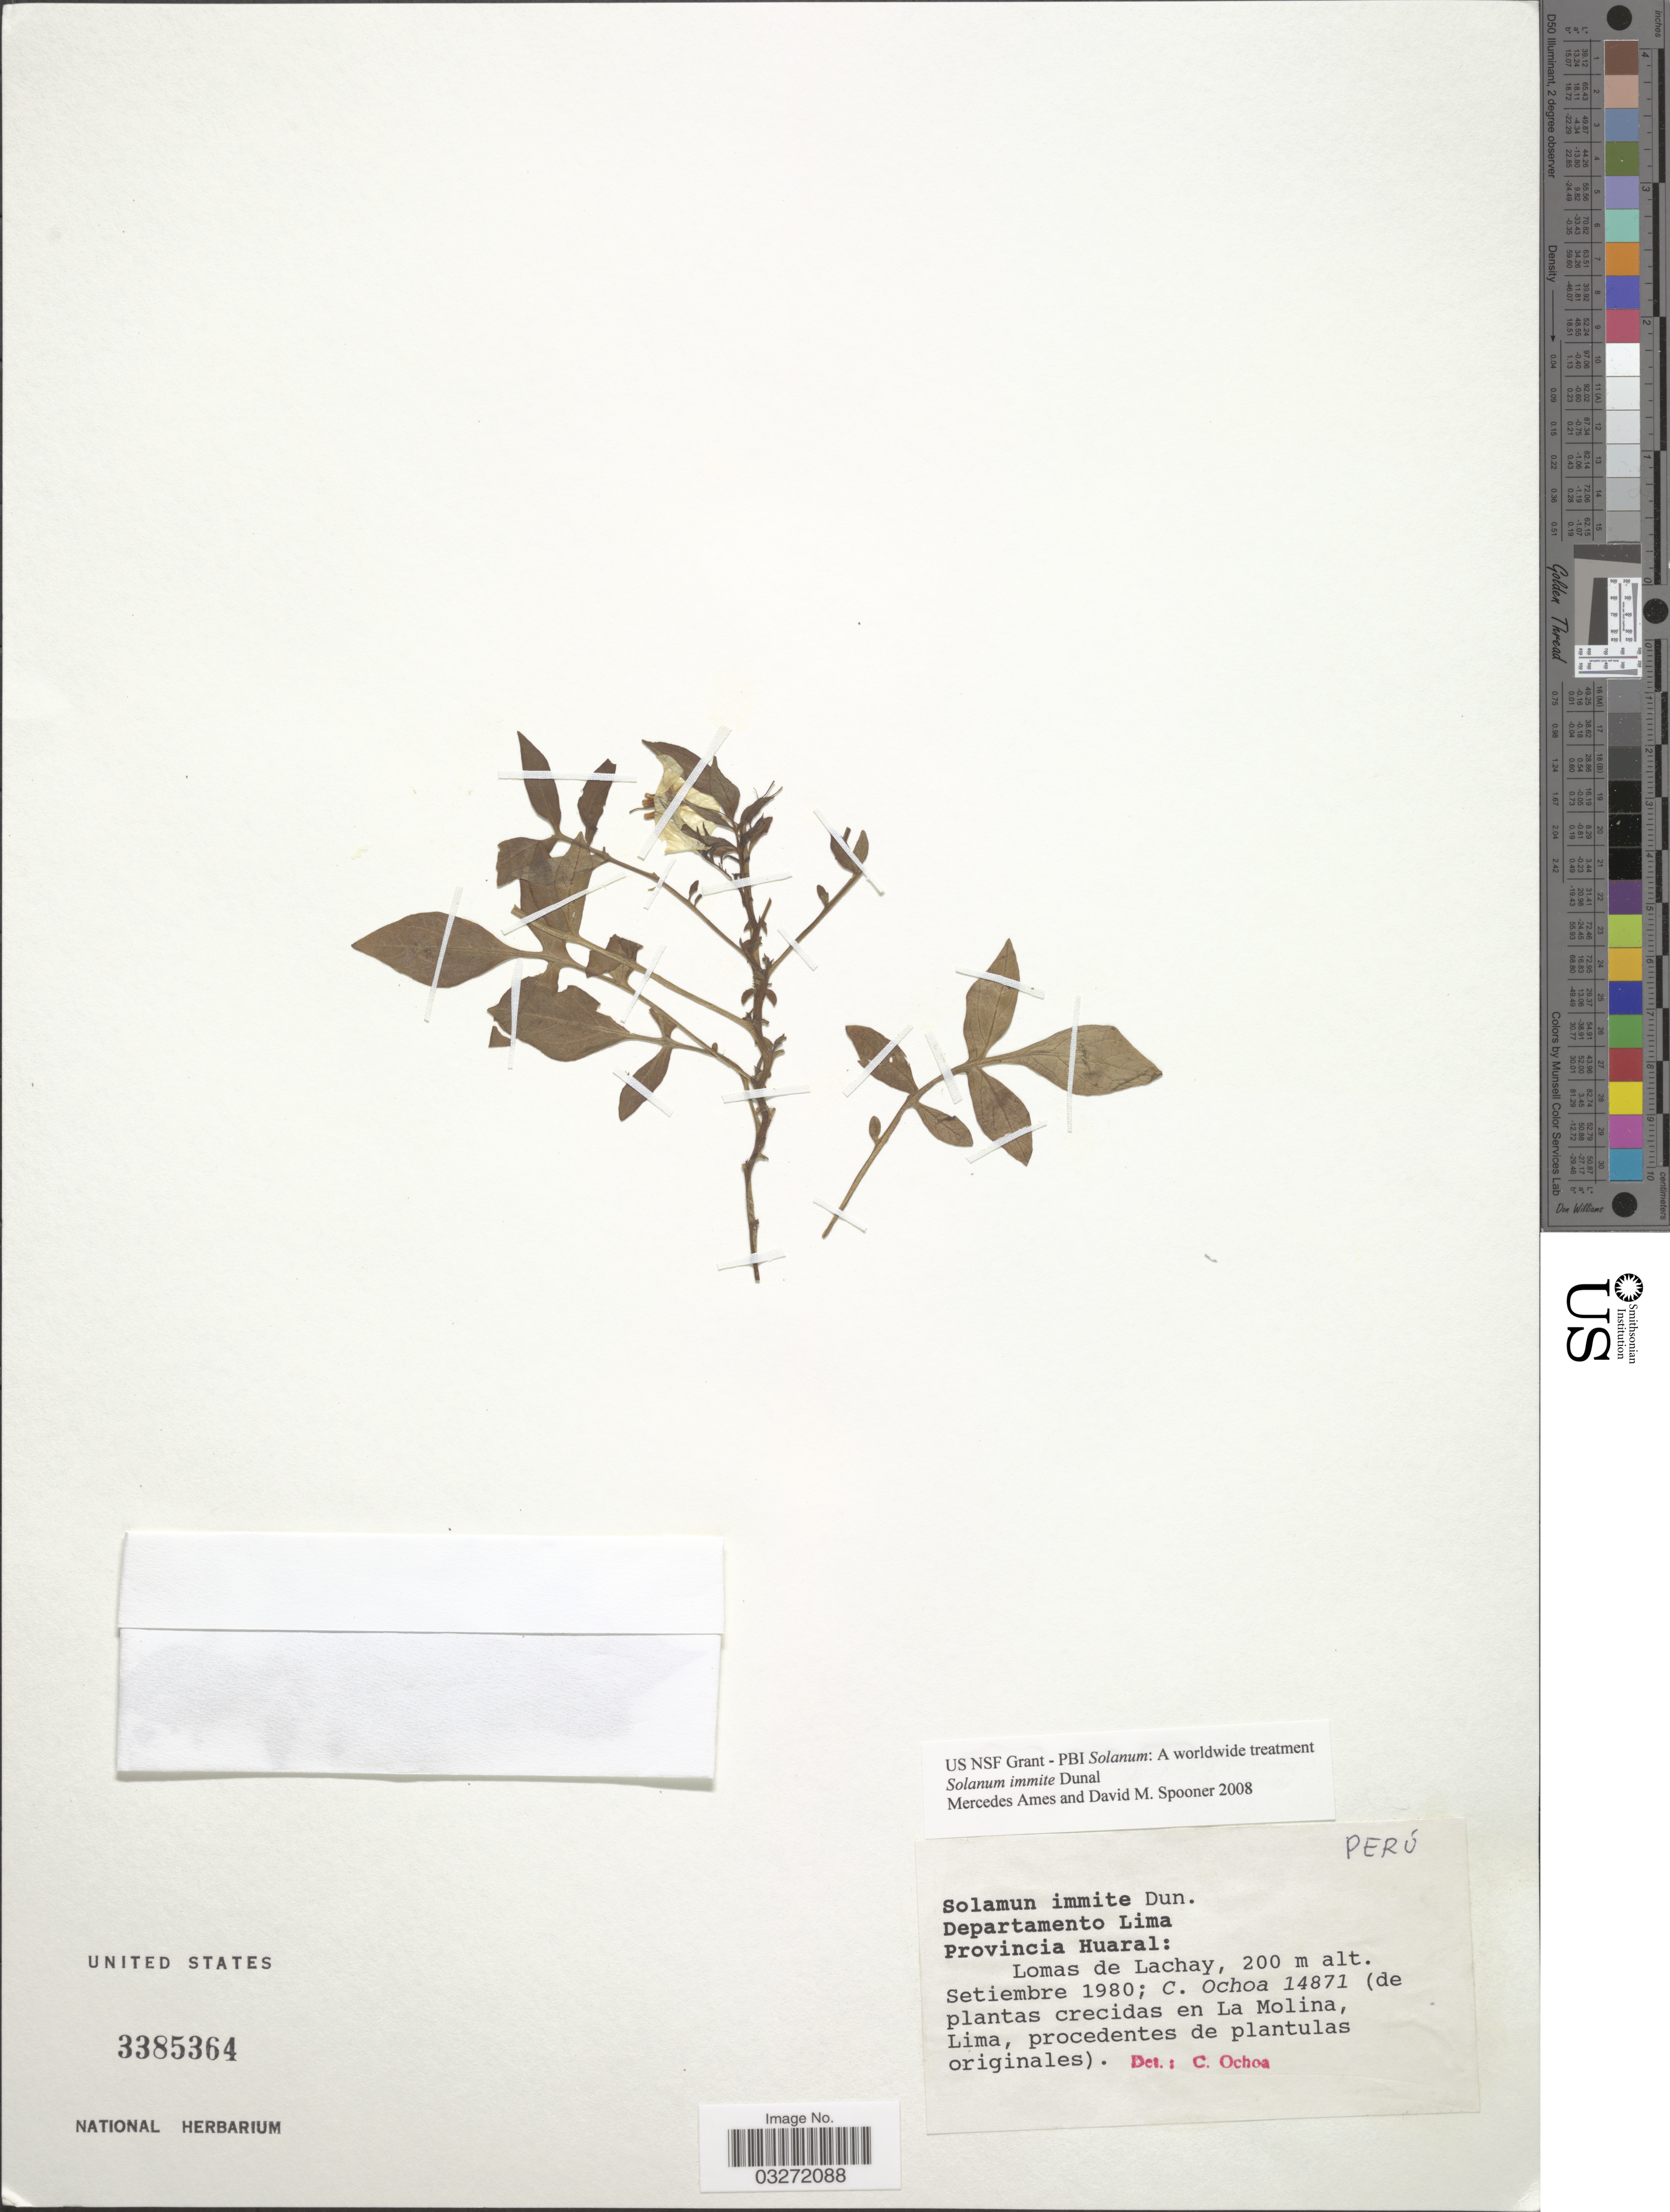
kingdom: Plantae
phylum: Tracheophyta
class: Magnoliopsida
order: Solanales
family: Solanaceae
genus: Solanum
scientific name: Solanum immite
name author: Dunal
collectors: C. Ochoa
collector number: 14871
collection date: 1980-09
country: Peru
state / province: Lima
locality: Departamento Lima. Provincia Huaral: Lomas de Lachay. (de plantas crecidas en La Molina).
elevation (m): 200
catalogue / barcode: US 3385364